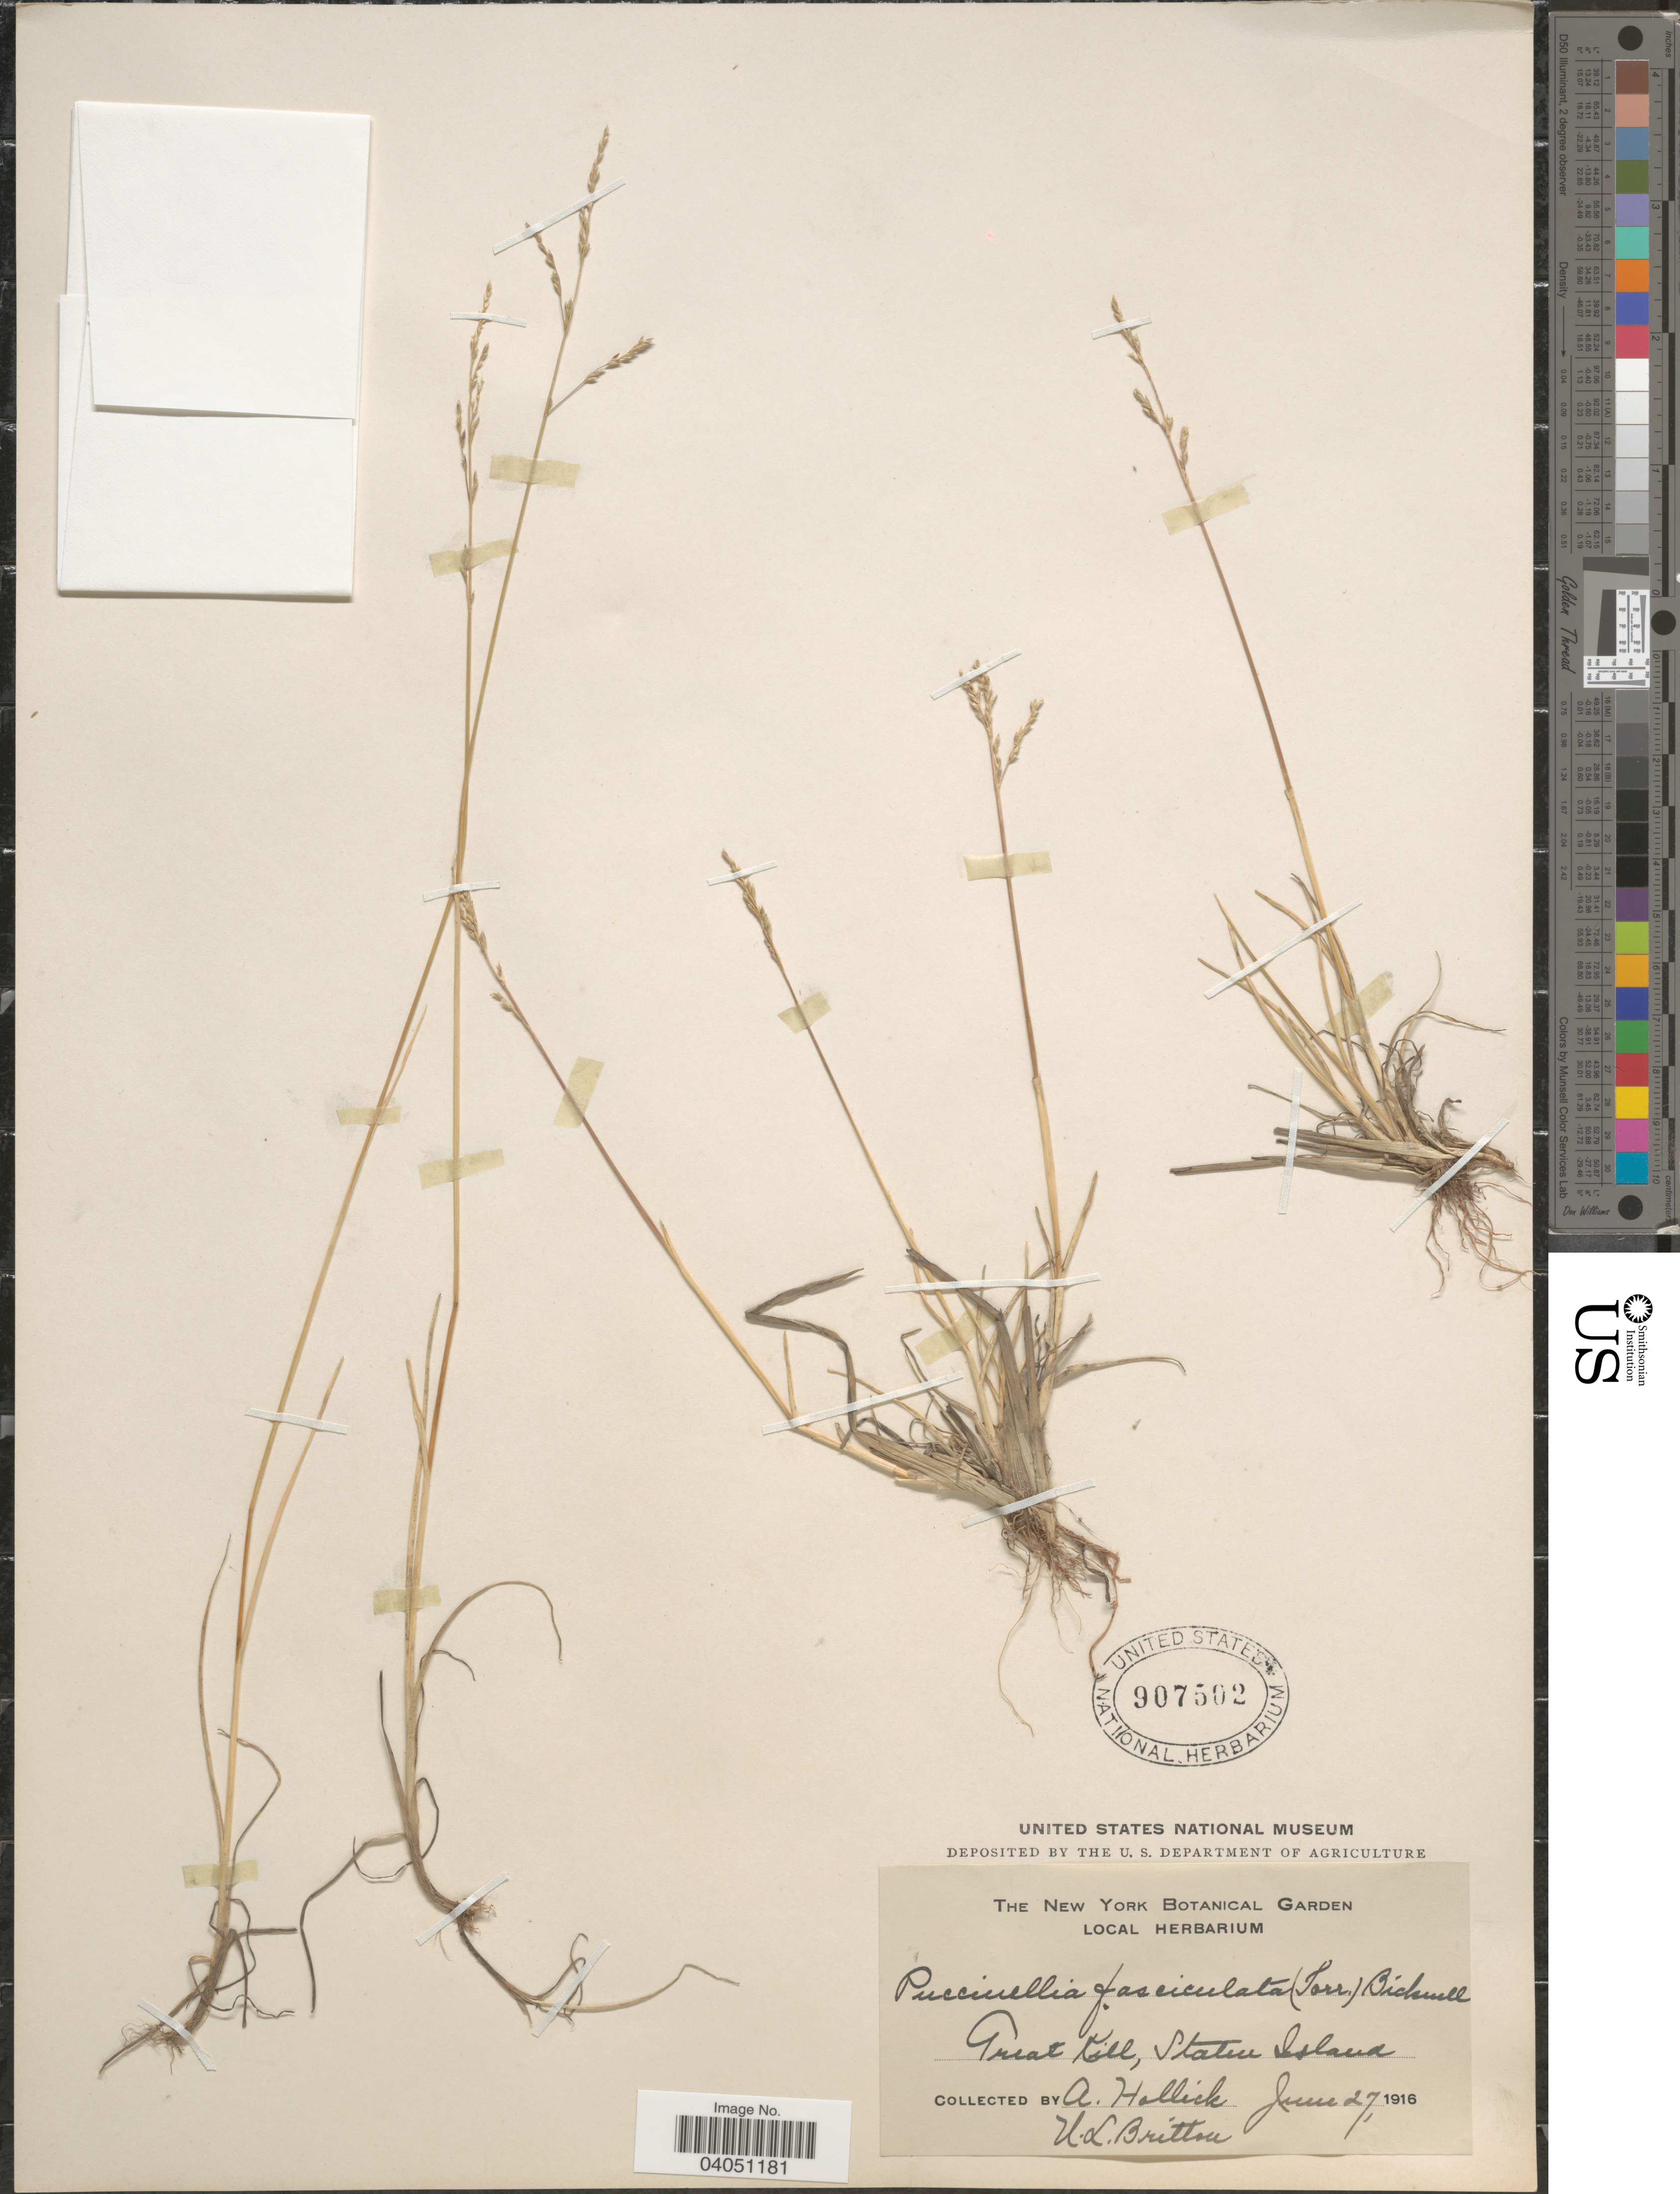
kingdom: Plantae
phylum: Tracheophyta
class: Liliopsida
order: Poales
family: Poaceae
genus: Puccinellia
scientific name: Puccinellia fasciculata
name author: (Torr.) E.P. Bicknell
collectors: A. Hallick & Mrs. N. L. Britton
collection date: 1916-06-27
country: United States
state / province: New York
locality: Great Kill, Staten Island.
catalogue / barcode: US 907502